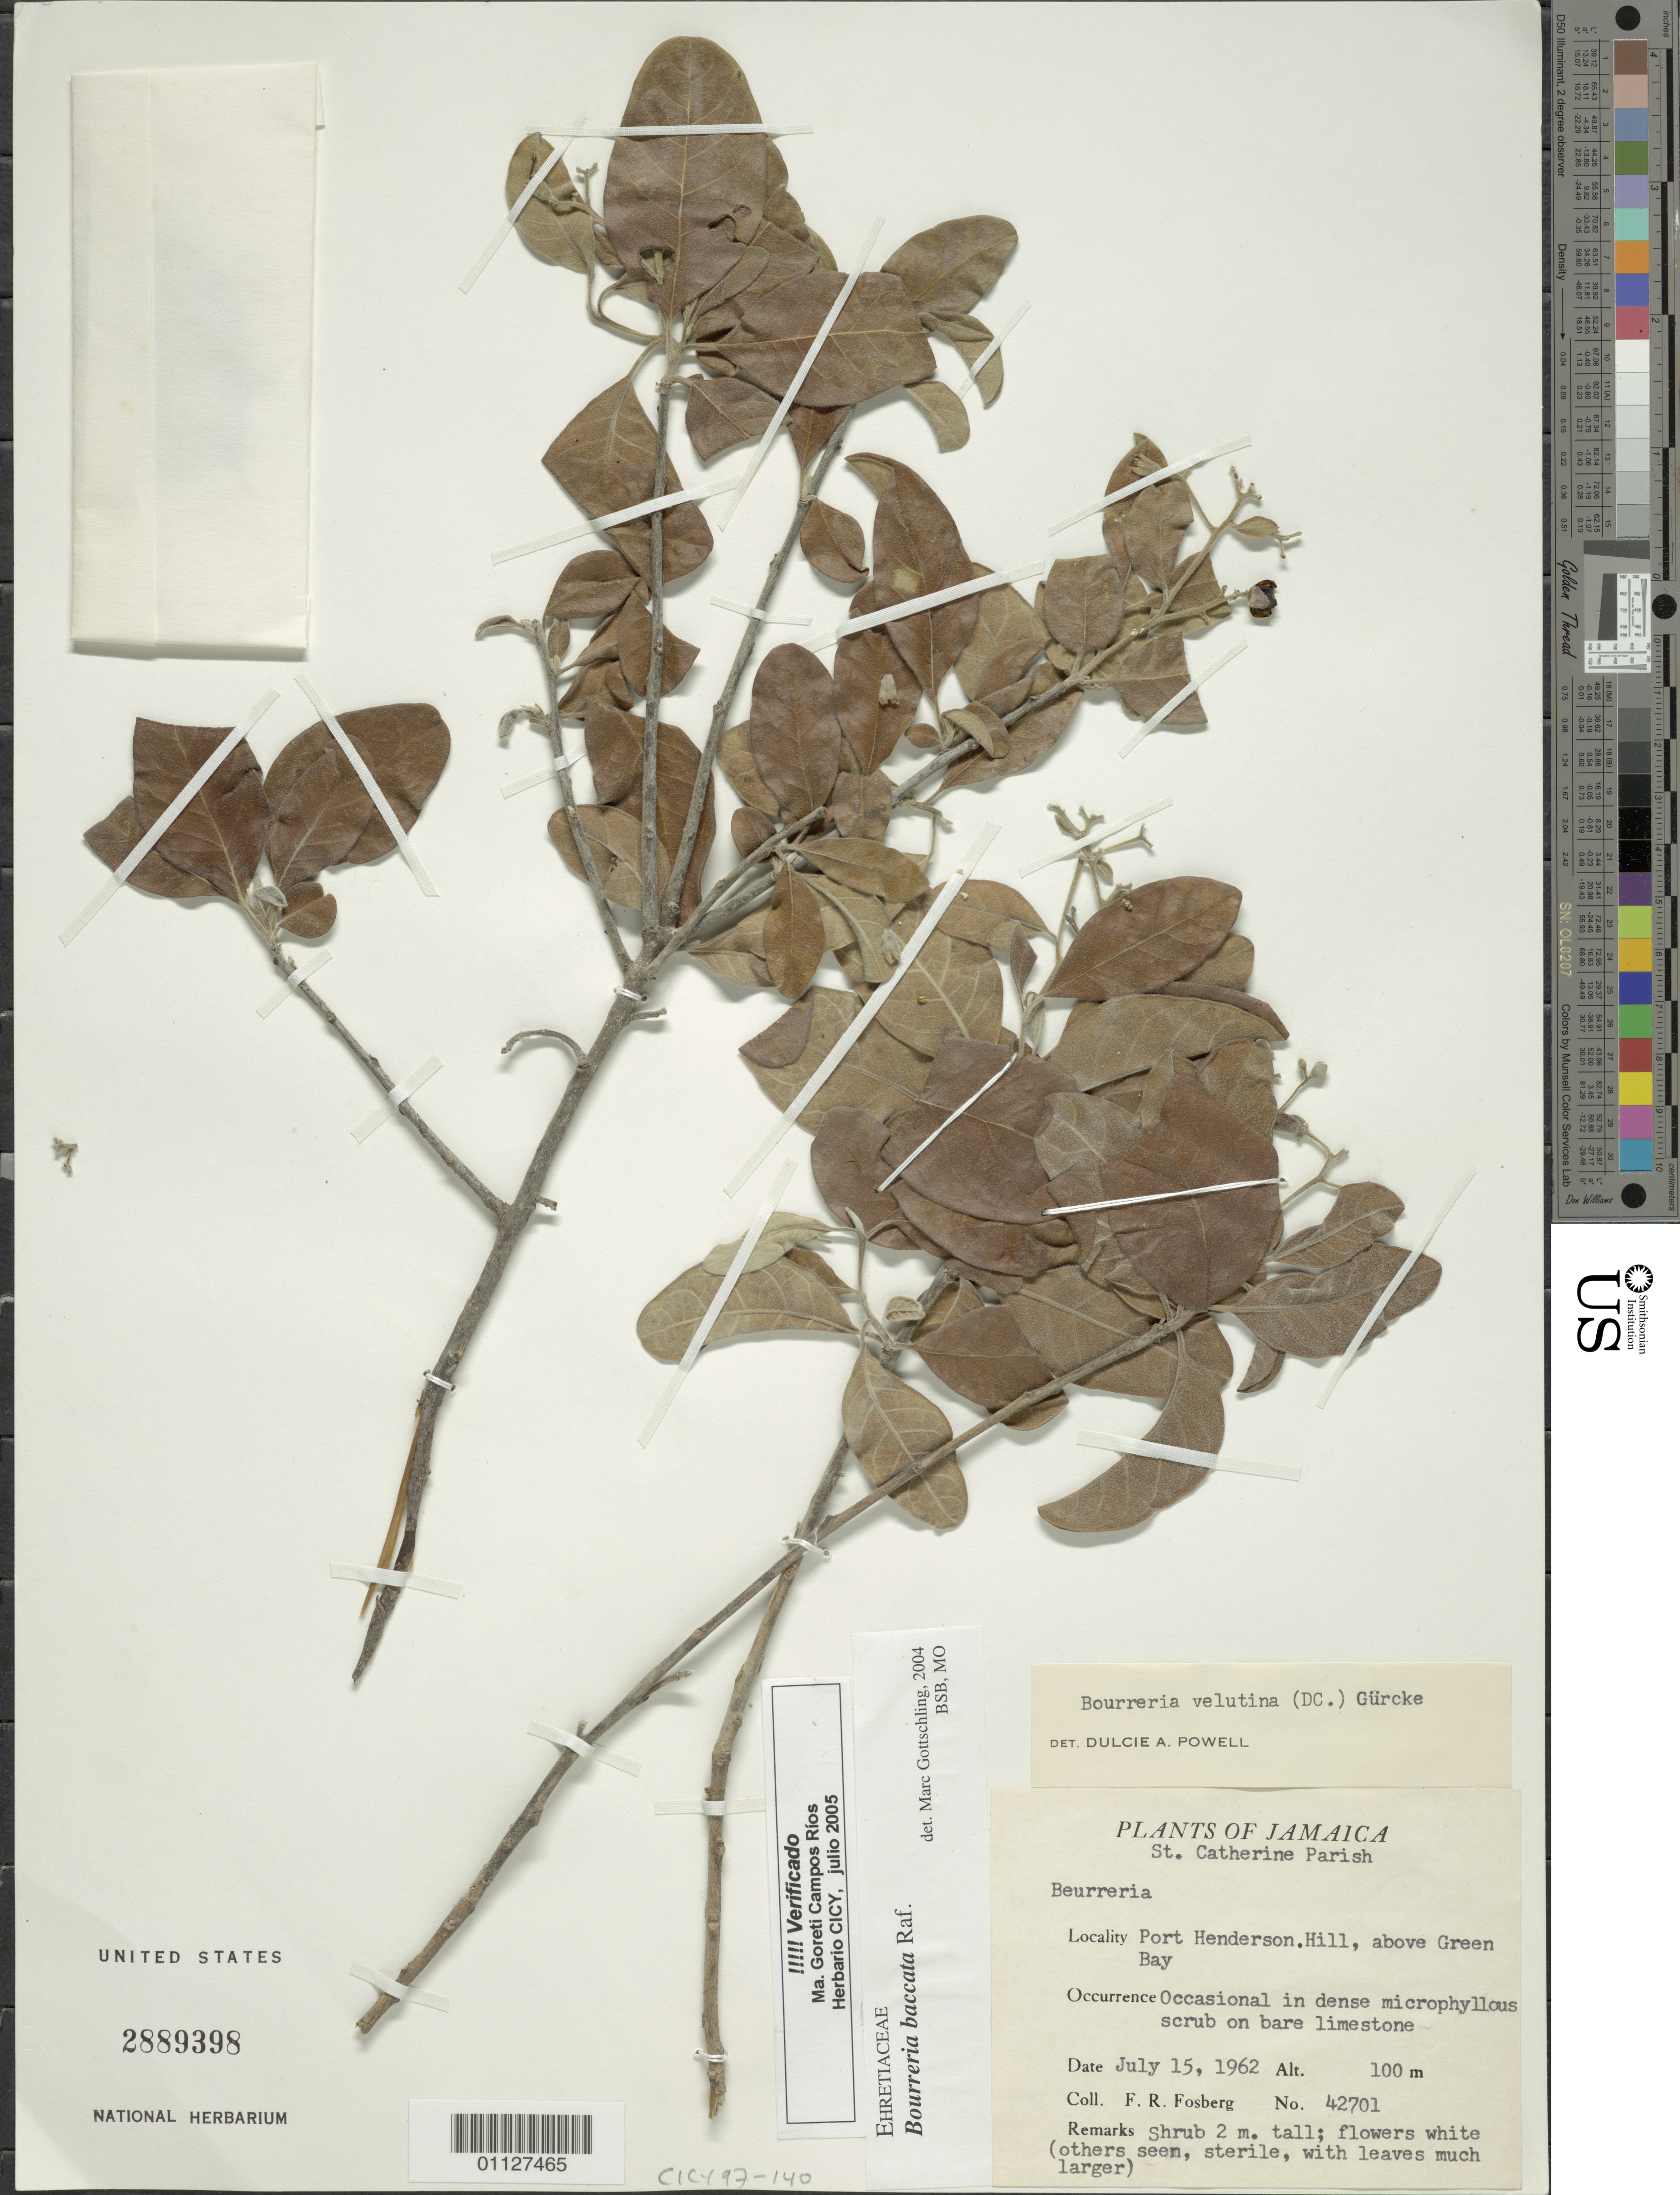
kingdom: Plantae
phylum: Tracheophyta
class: Magnoliopsida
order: Boraginales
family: Ehretiaceae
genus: Bourreria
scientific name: Bourreria baccata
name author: Raf.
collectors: F. R. Fosberg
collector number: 42701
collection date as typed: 15 Jul 1962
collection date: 1962-07-15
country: Jamaica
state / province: Saint Catherine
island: Jamaica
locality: Port Henderson Hill, above Green Bay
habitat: occasional in dense microphyllous scrub on bare limestone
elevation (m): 100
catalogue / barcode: US 2889398